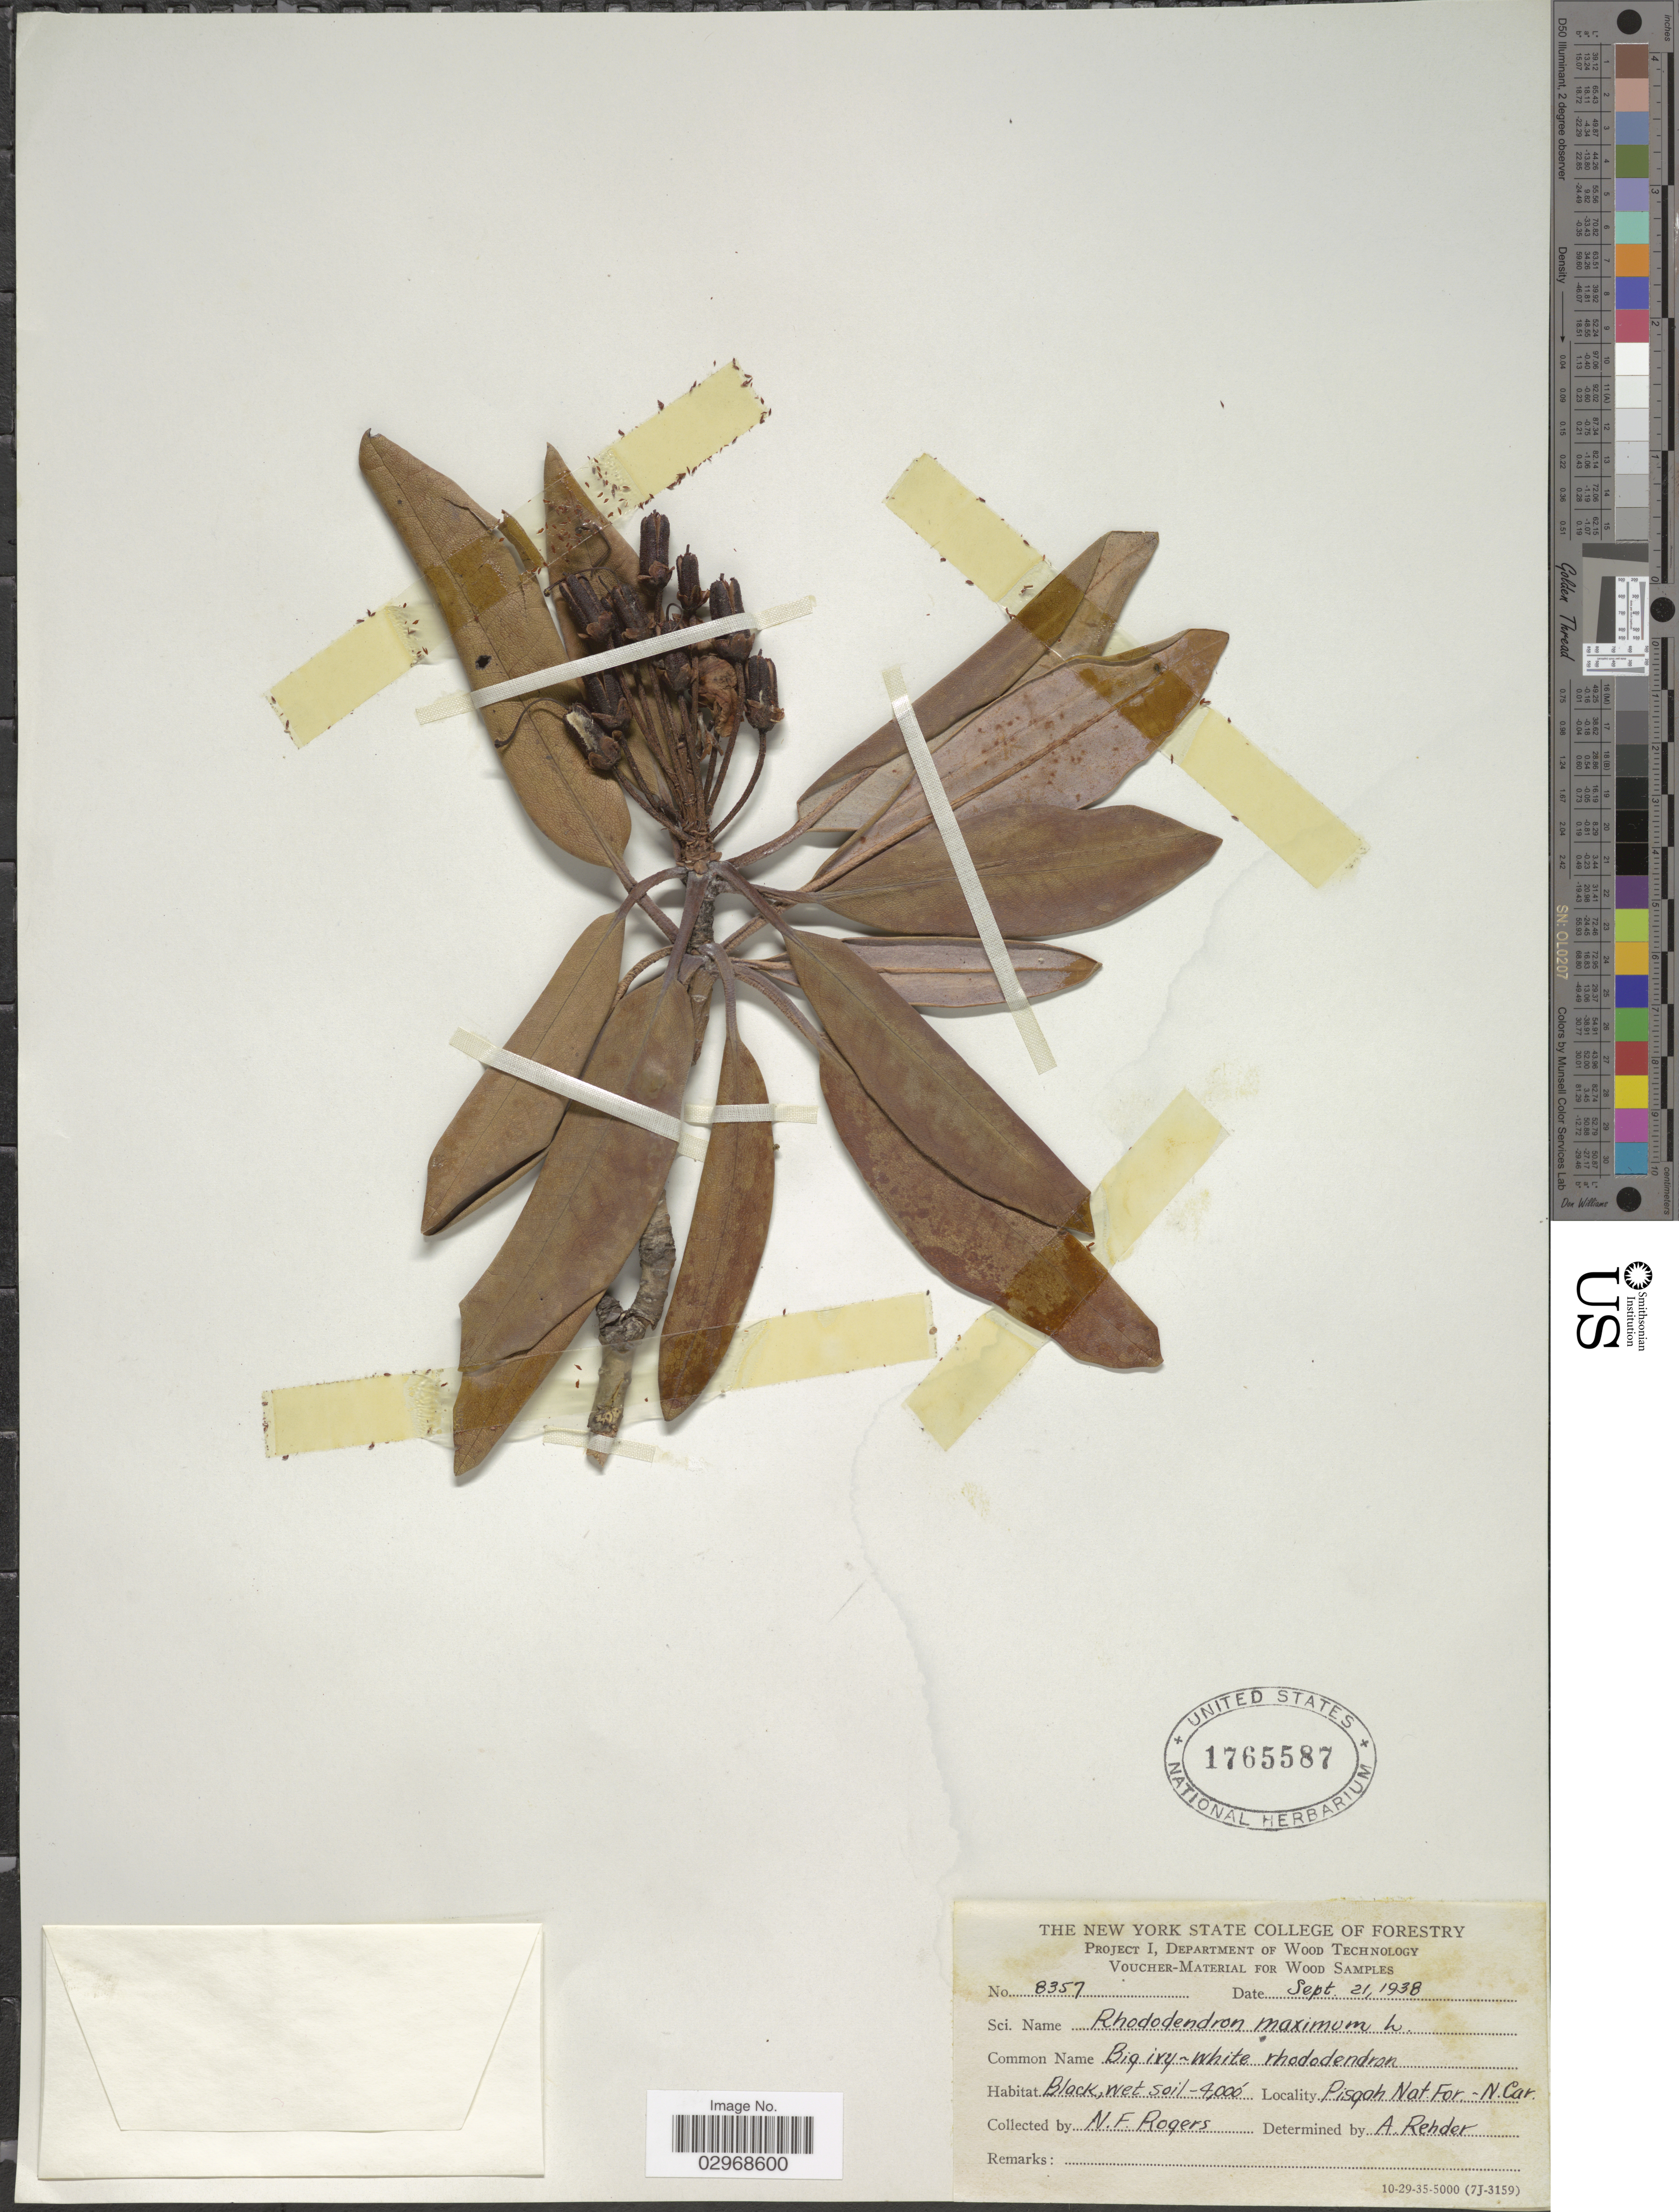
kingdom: Plantae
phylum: Tracheophyta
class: Magnoliopsida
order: Ericales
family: Ericaceae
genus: Rhododendron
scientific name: Rhododendron maximum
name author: L.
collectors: N. Rogers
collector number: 8357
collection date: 1938-09-21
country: United States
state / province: North Carolina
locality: Pisgah Nat. For.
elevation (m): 1219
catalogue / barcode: US 1765587